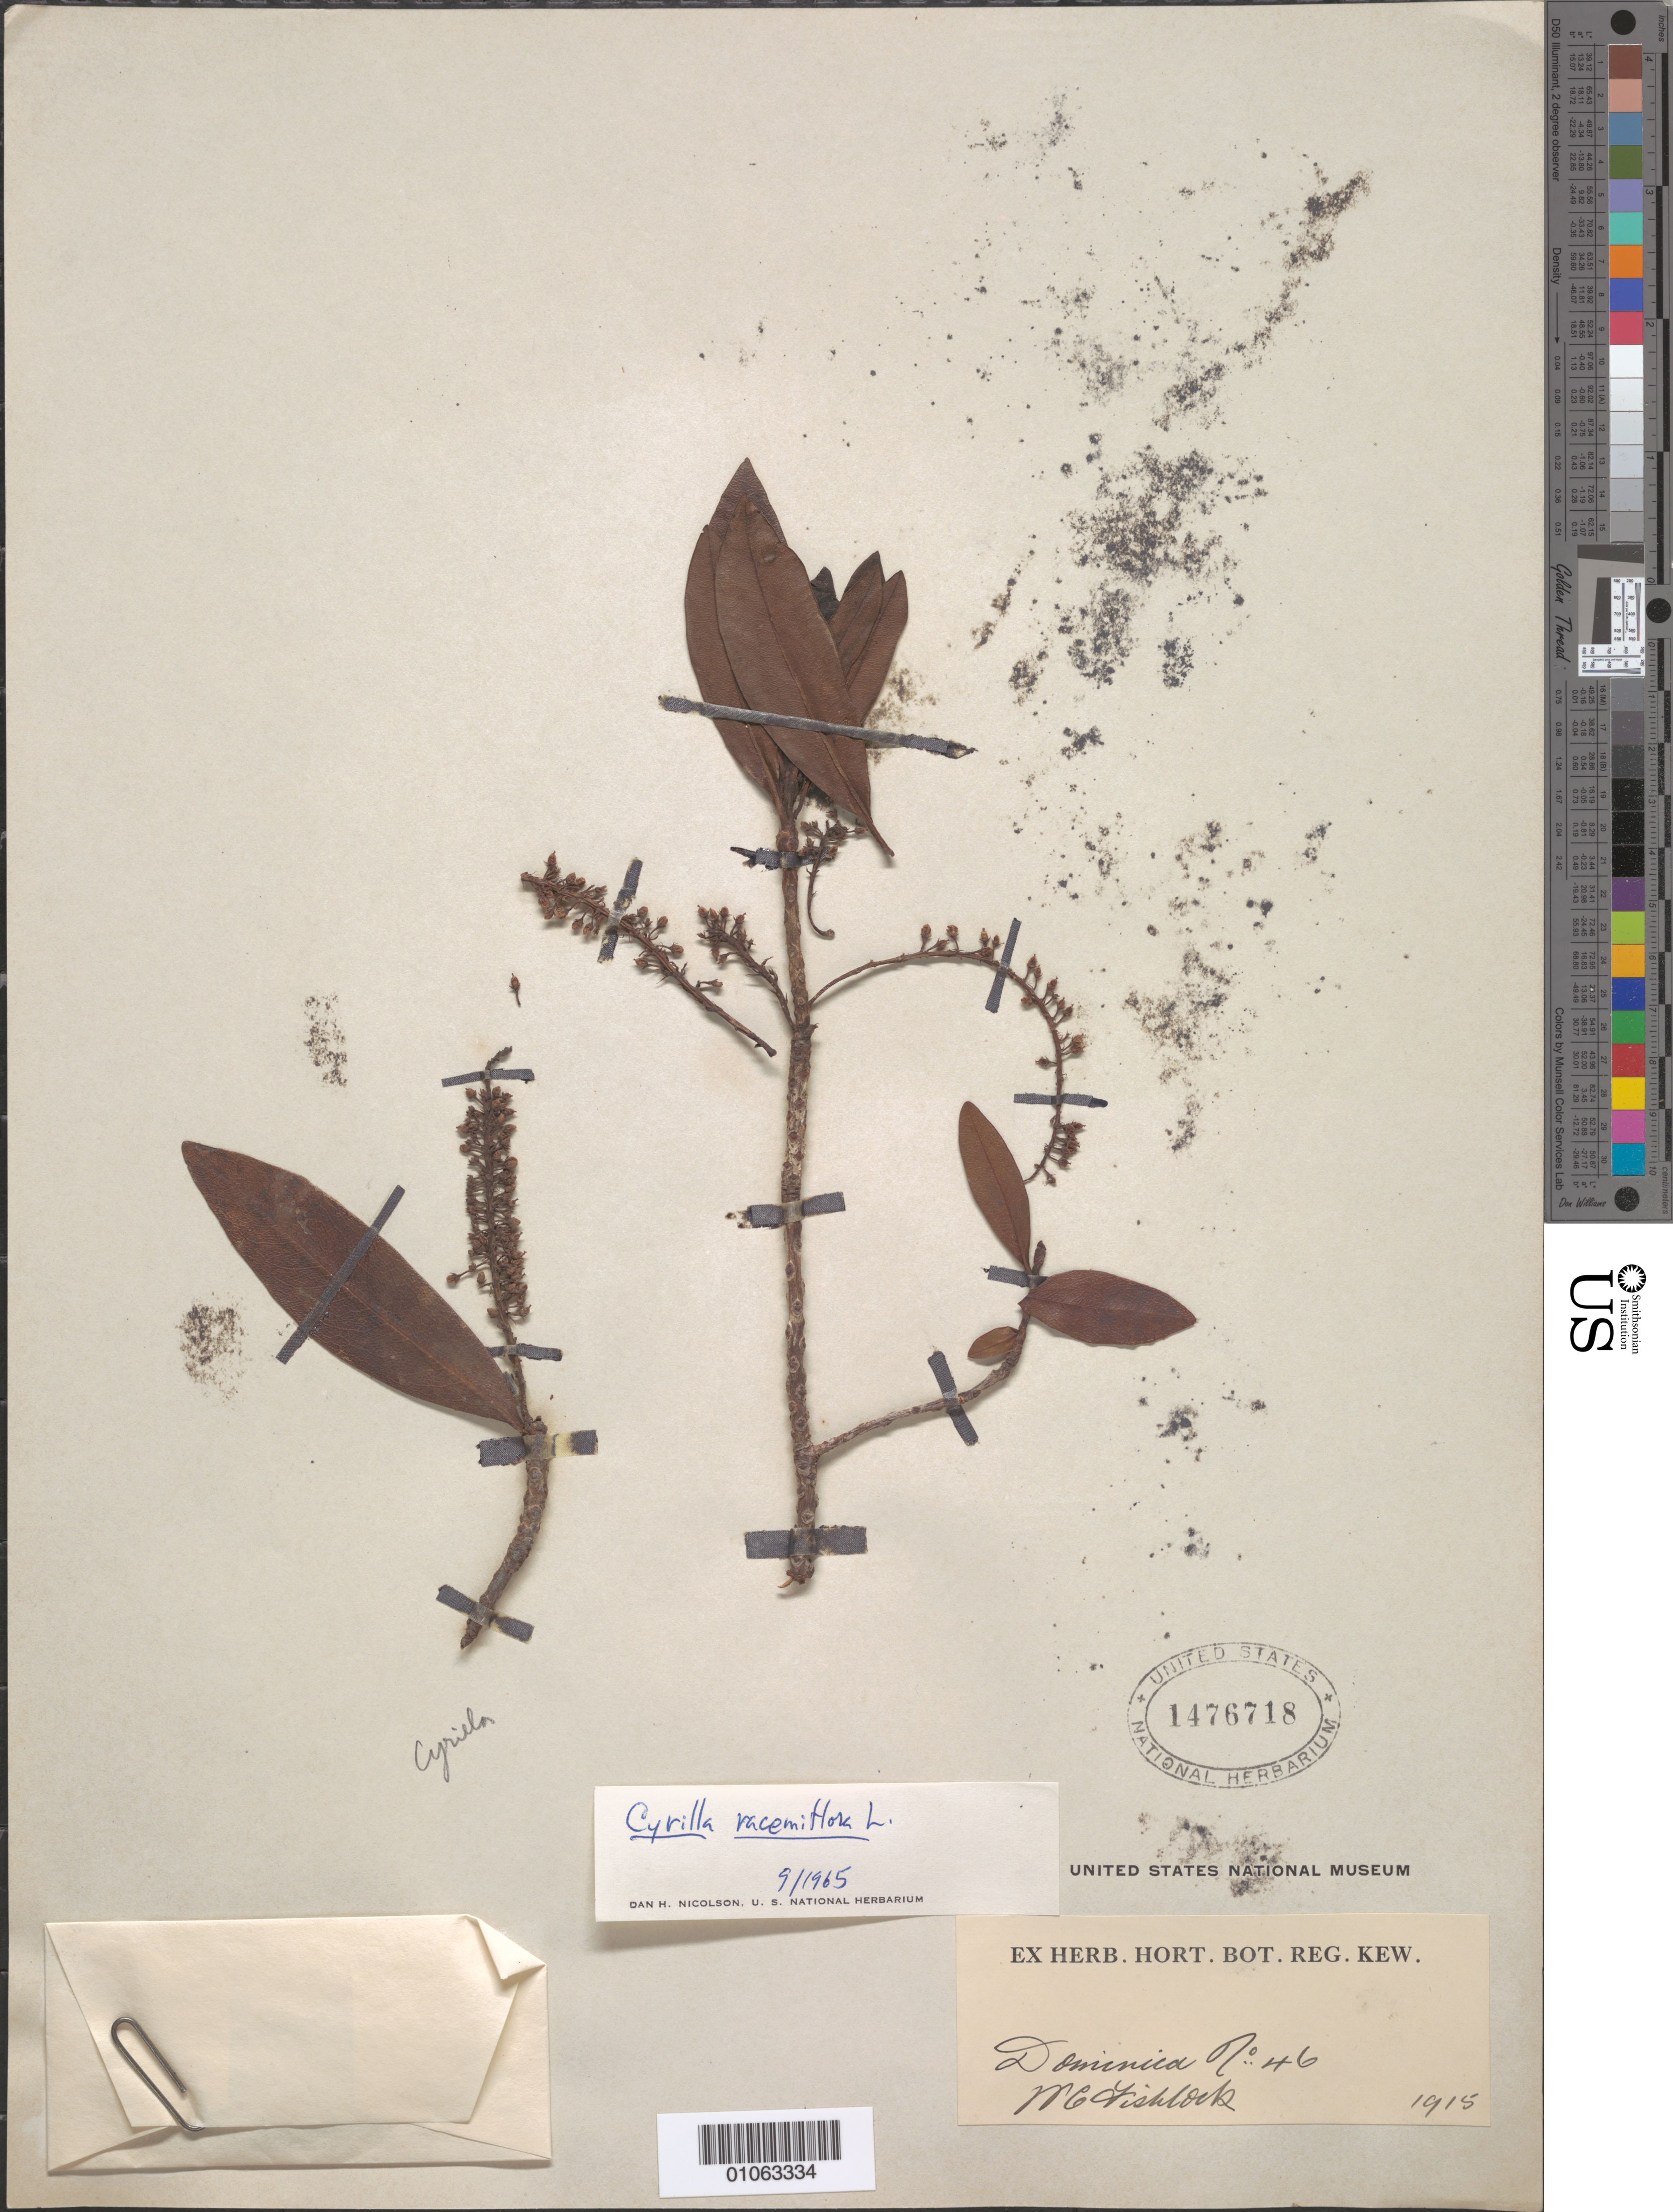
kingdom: Plantae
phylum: Tracheophyta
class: Magnoliopsida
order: Ericales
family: Cyrillaceae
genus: Cyrilla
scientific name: Cyrilla racemiflora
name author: L.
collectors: W. Fishlock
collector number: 46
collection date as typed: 01 Jan 1915 to 31 Dec 1915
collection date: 1915-01-01/1915-12-31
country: Dominica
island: Dominica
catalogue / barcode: US 1476718